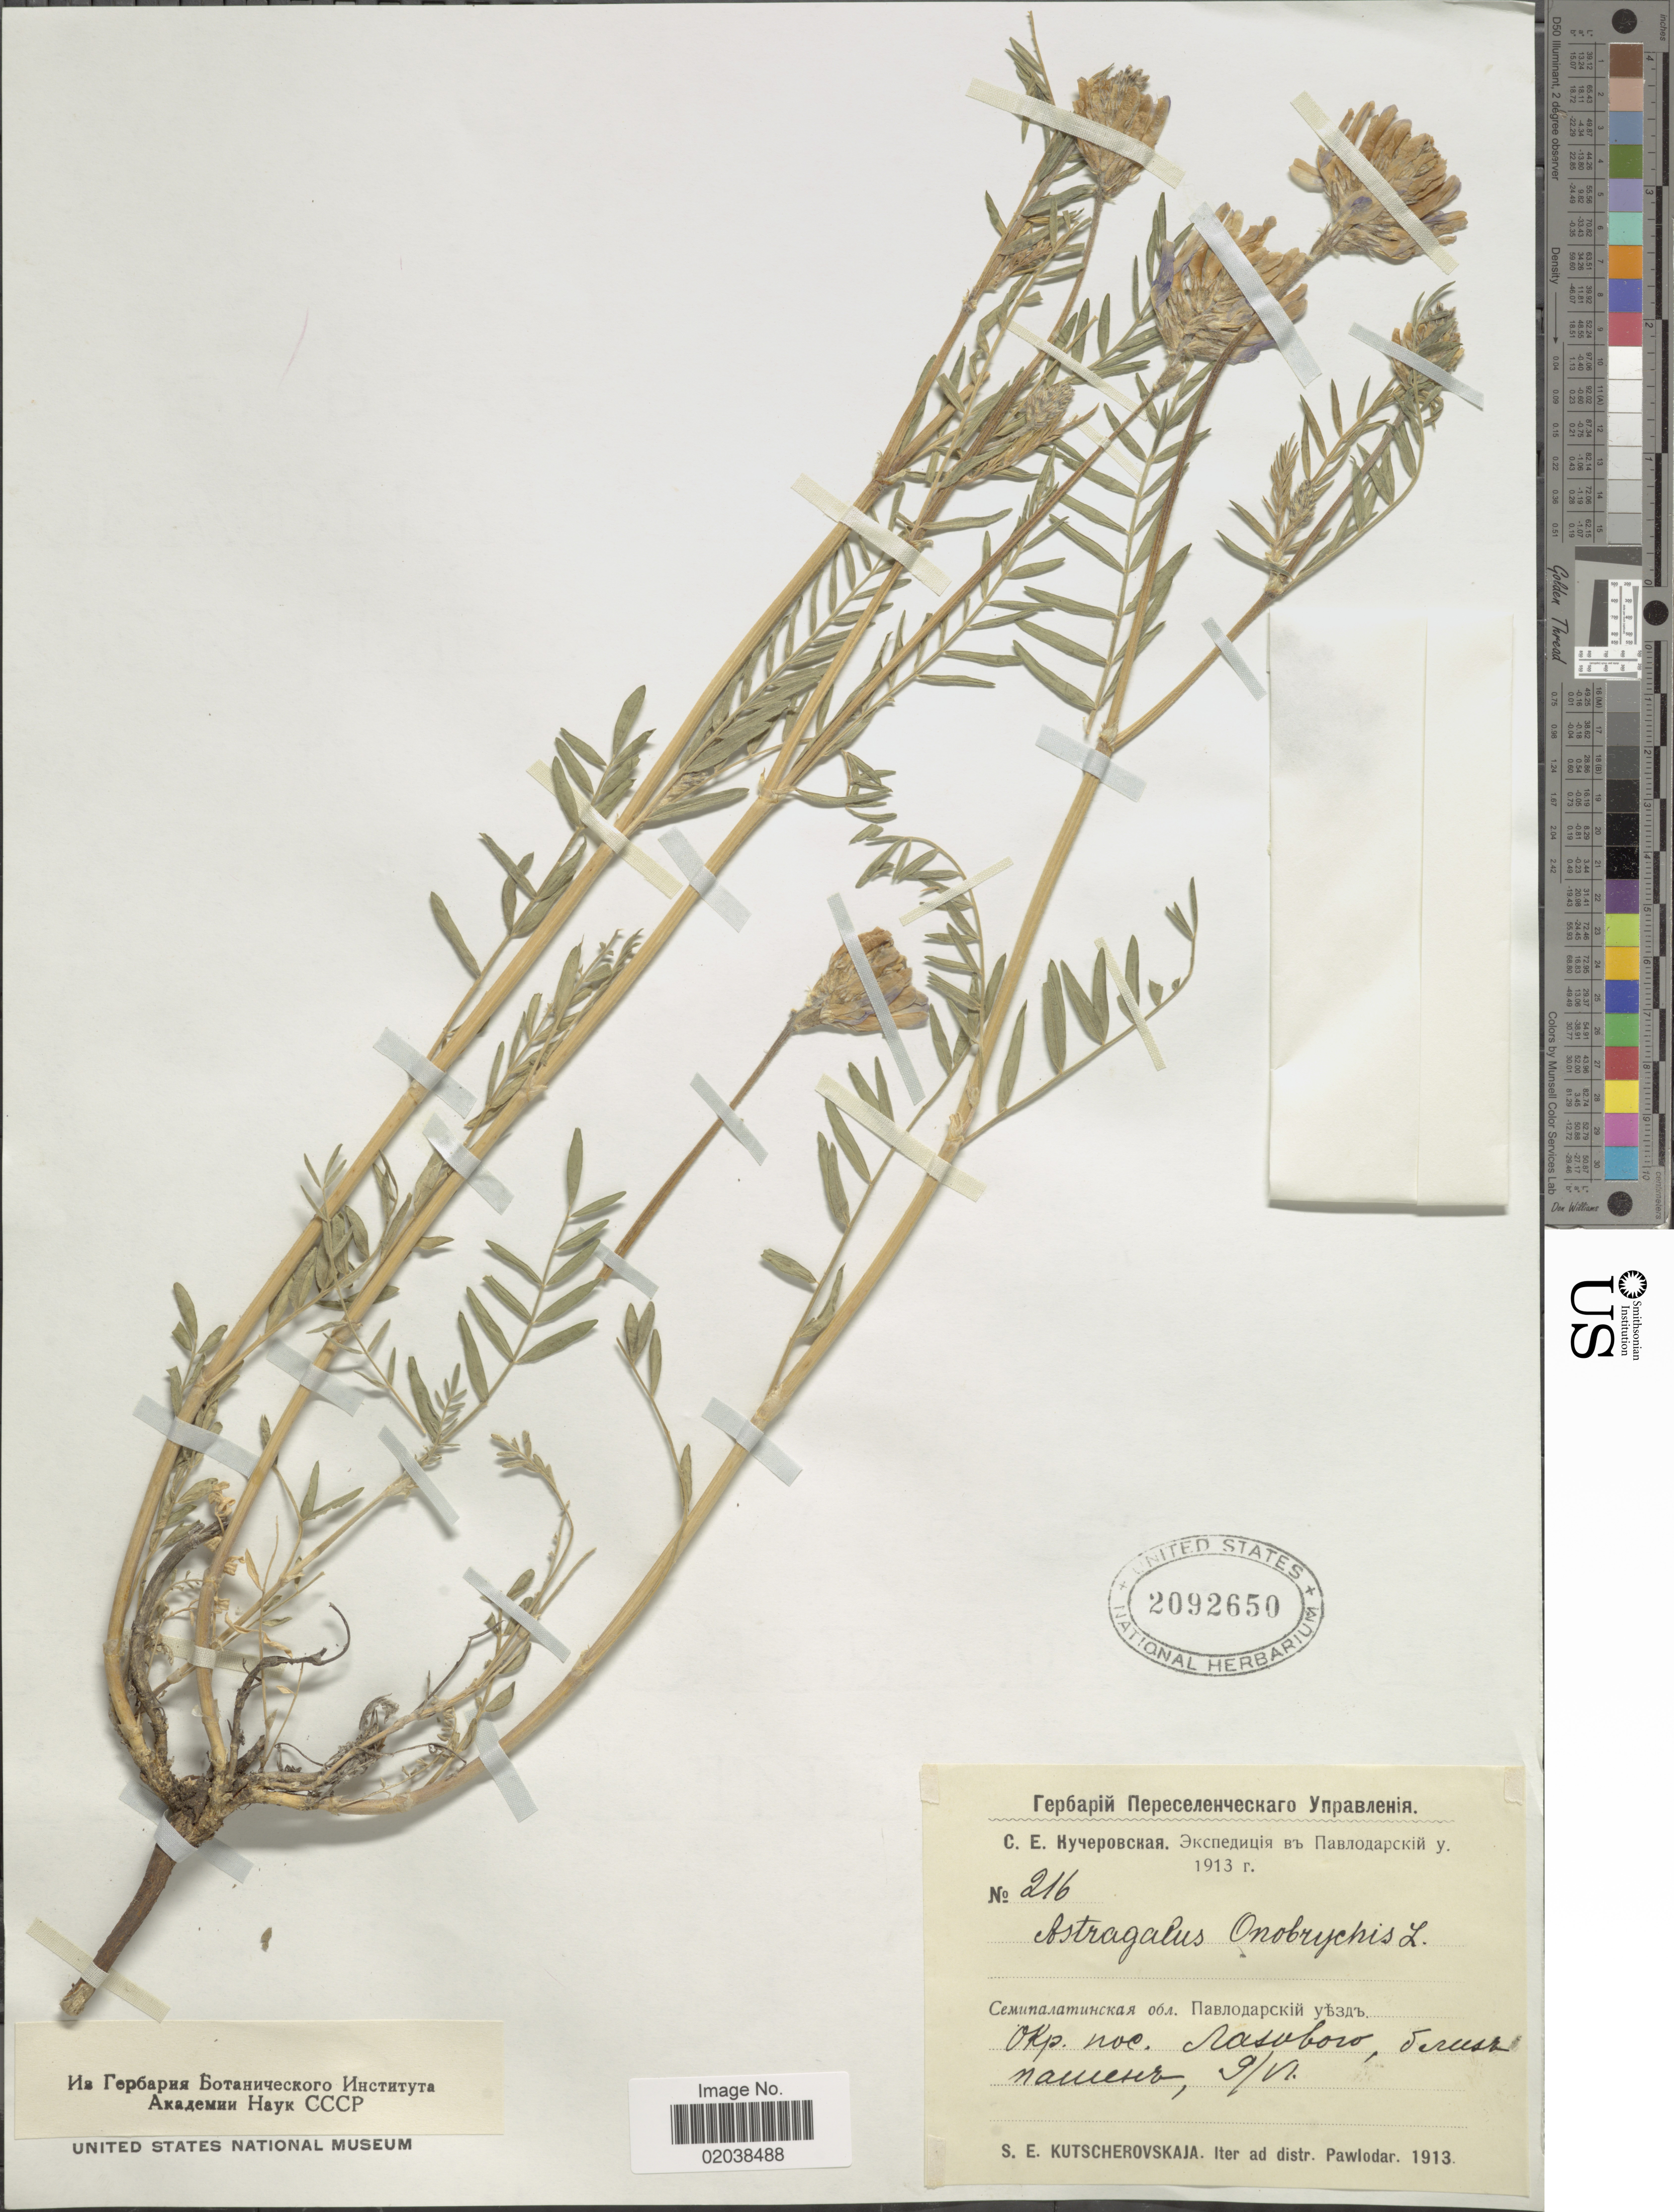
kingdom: Plantae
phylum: Tracheophyta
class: Magnoliopsida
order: Fabales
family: Fabaceae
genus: Astragalus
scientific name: Astragalus onobrychis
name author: L.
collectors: S. Kutscherovskaja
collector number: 216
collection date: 1913-06-09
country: Kazakhstan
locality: Distr. Pawlodar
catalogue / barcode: US 2092650